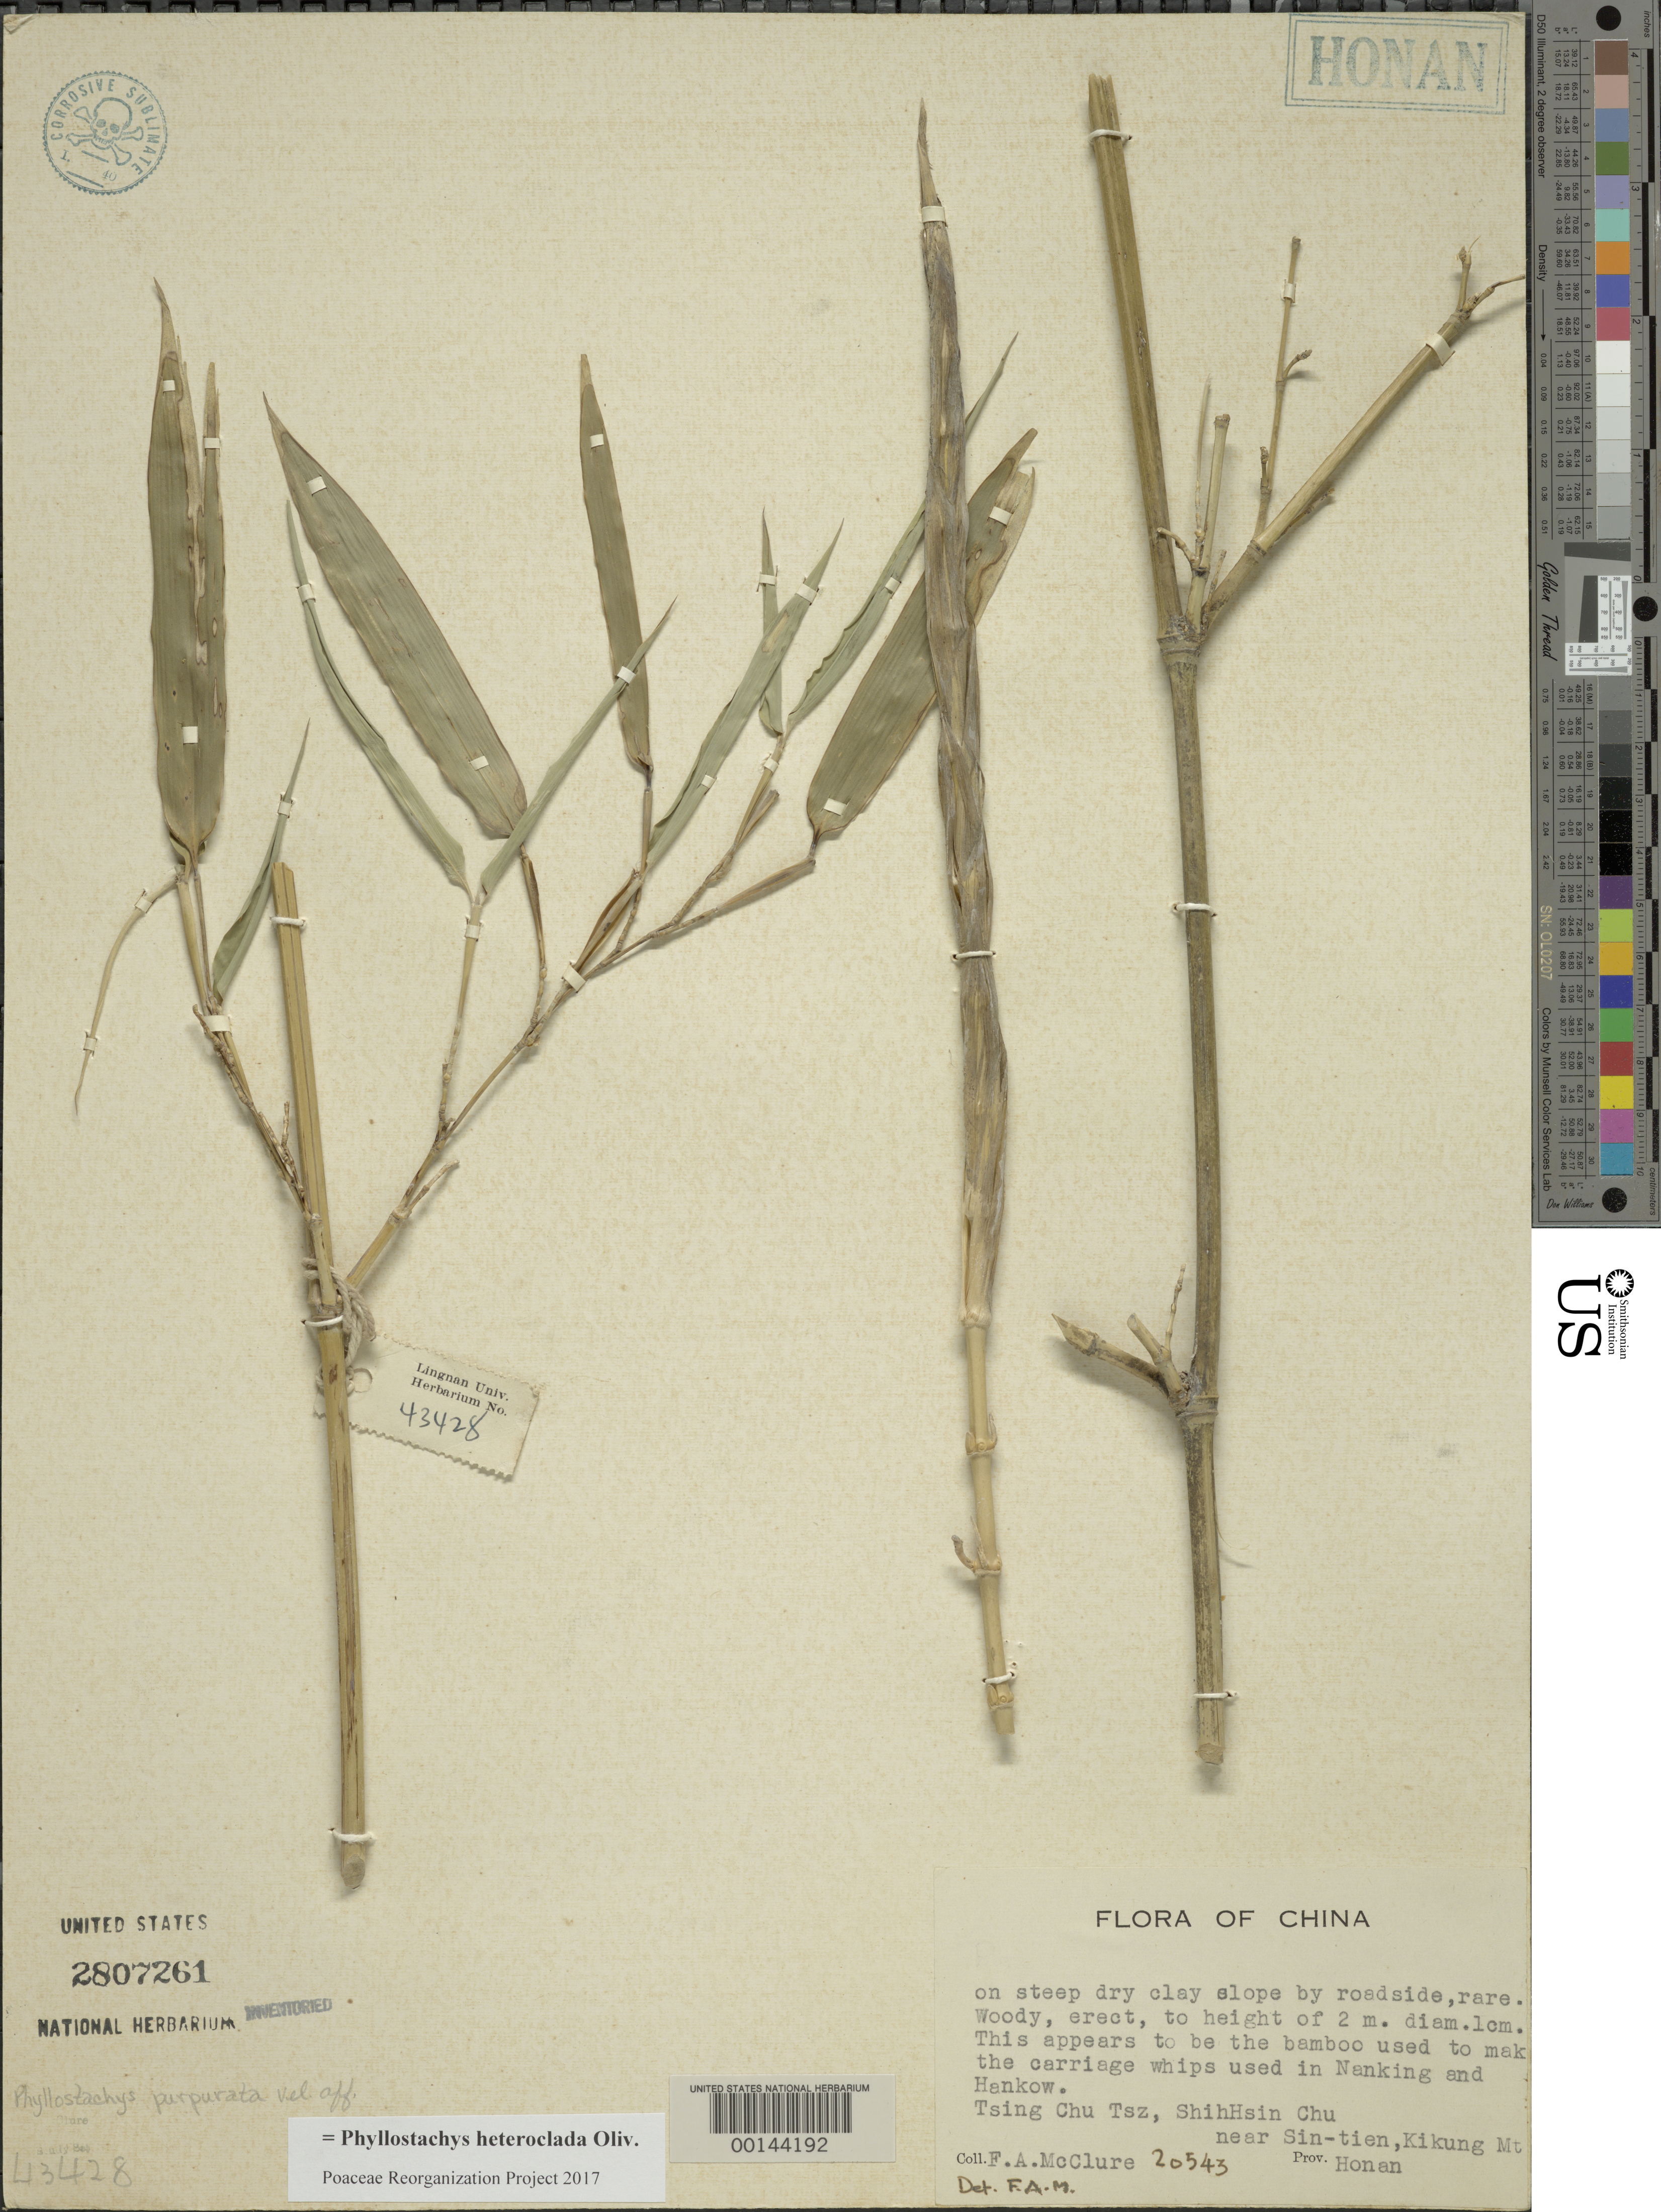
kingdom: Plantae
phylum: Tracheophyta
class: Liliopsida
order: Poales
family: Poaceae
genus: Phyllostachys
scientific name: Phyllostachys edulis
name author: (Carrière) J. Houz.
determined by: Poaceae Reorganization Project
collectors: F. A. McClure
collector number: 20543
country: China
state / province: Guangdong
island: Honam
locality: Kikung mt, sin-tien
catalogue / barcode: US 2807261